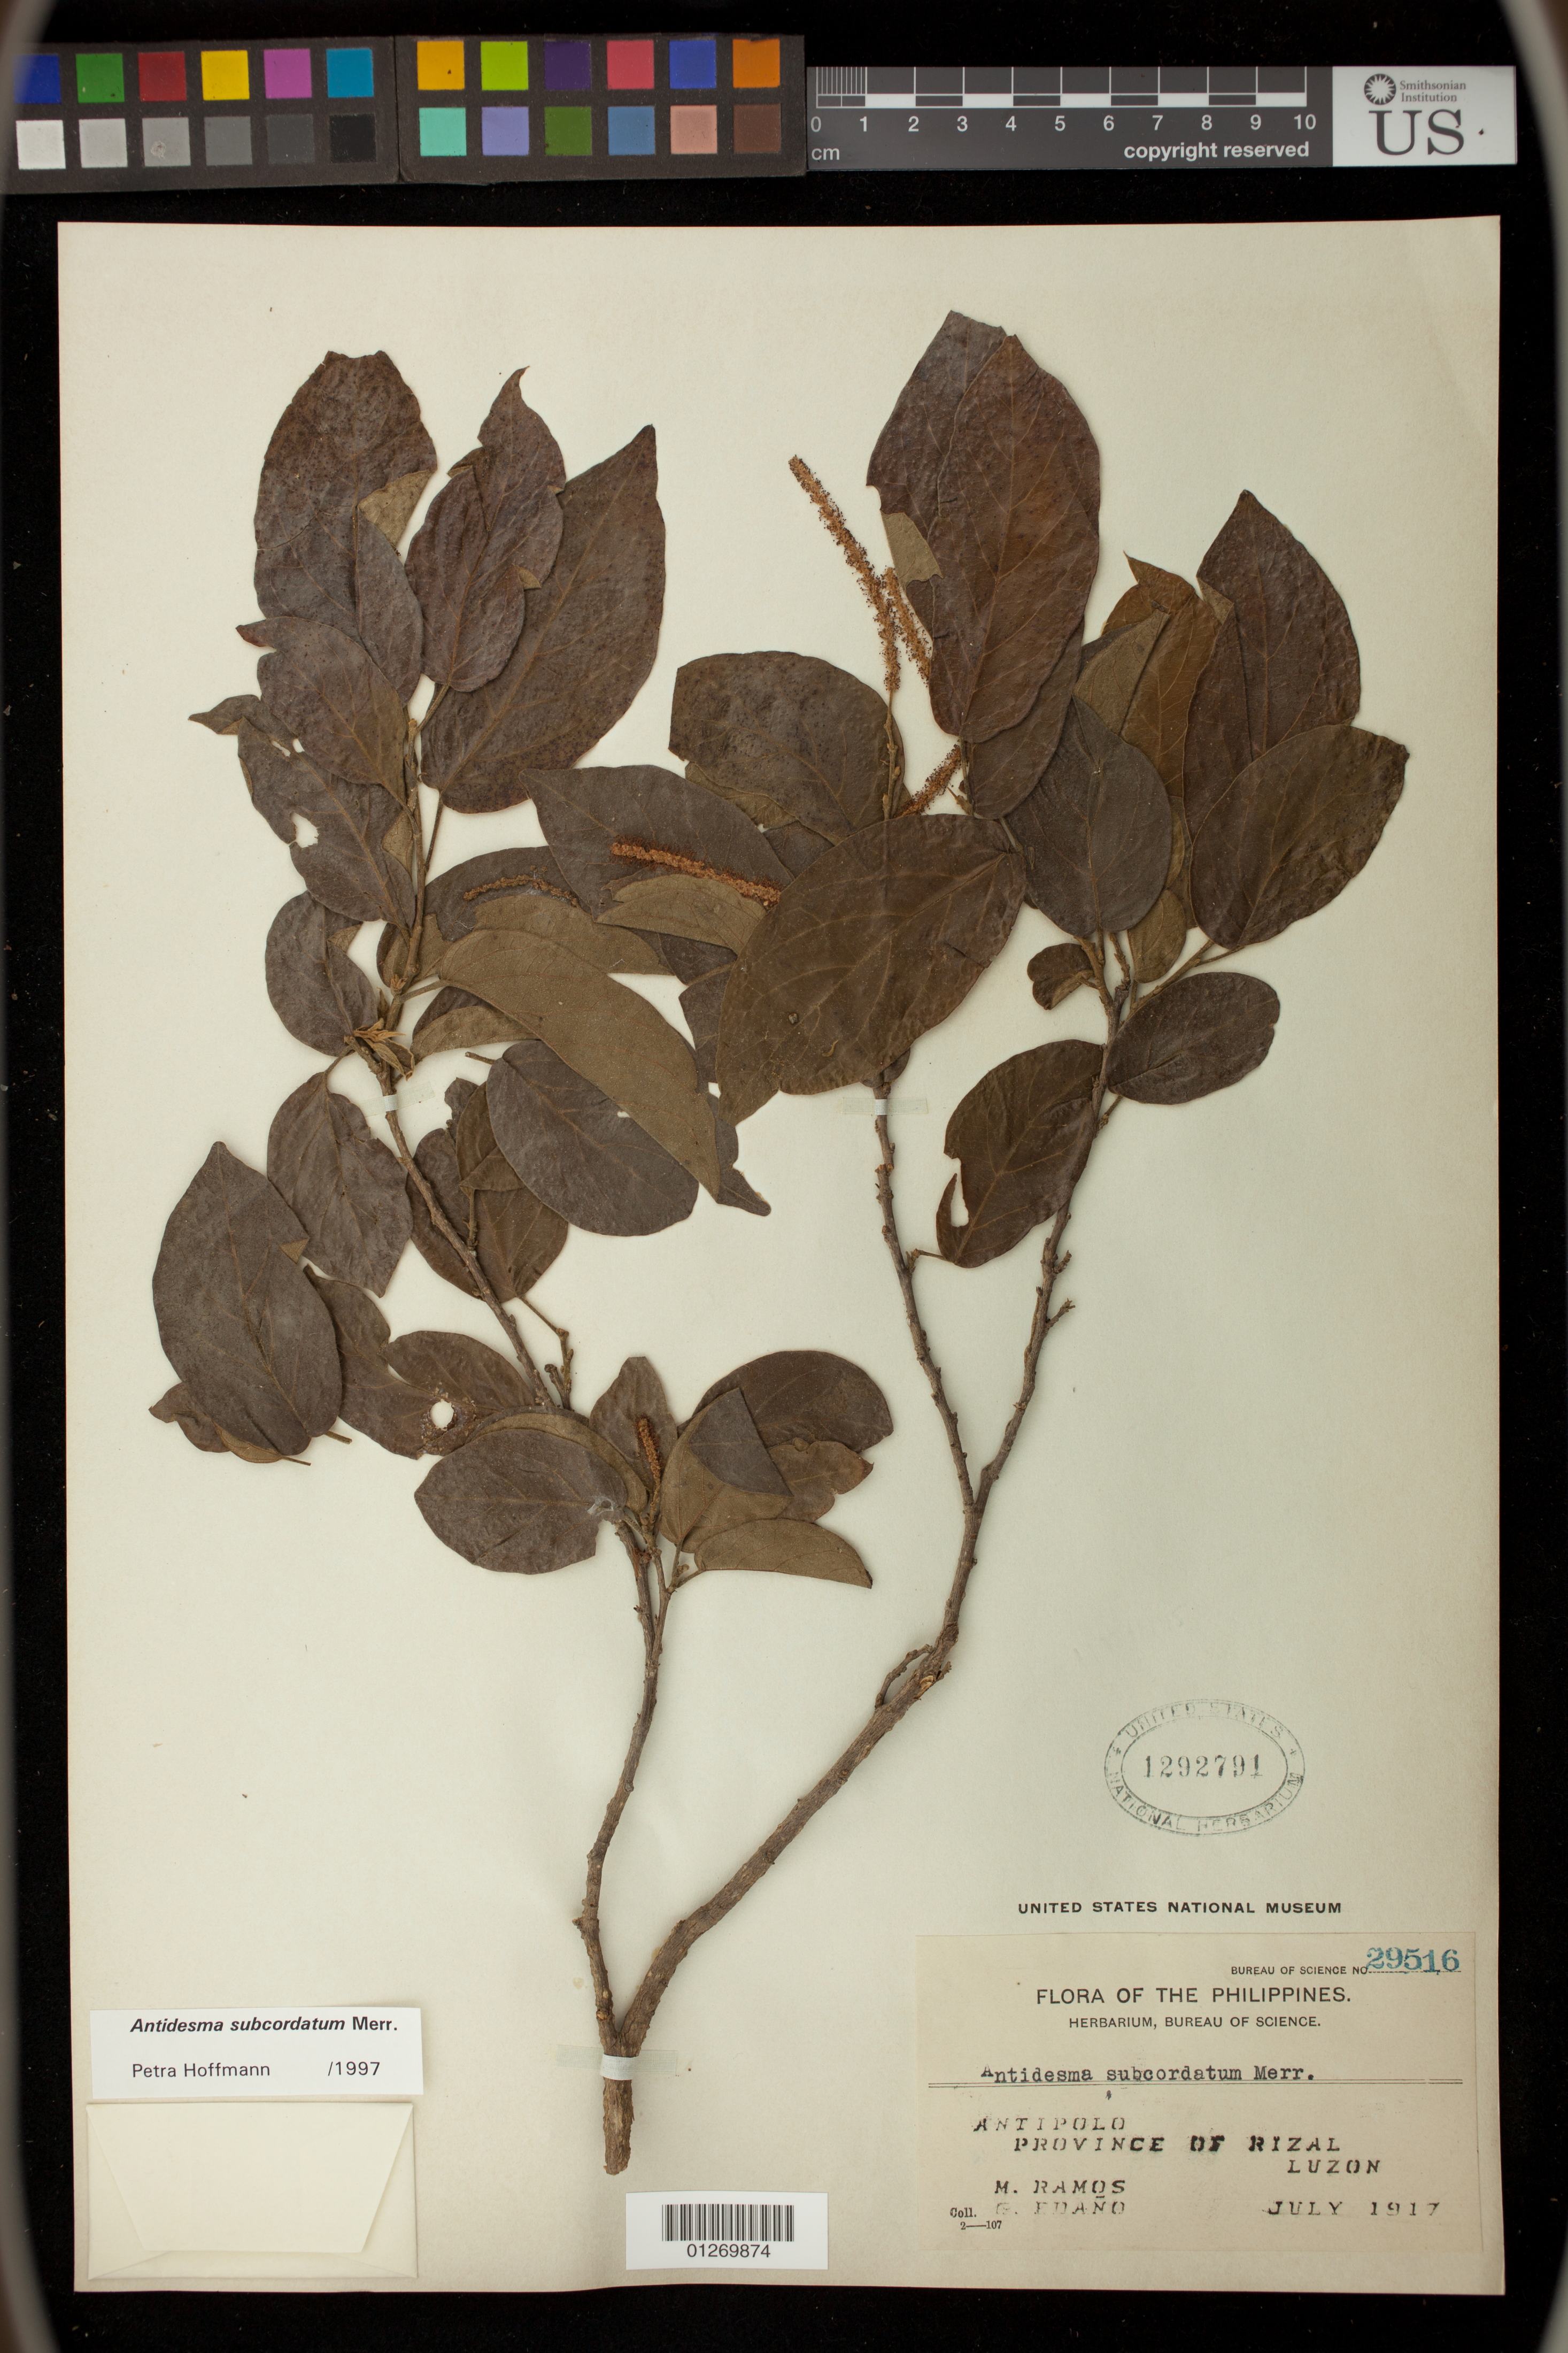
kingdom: Plantae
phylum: Tracheophyta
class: Magnoliopsida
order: Malpighiales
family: Phyllanthaceae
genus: Antidesma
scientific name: Antidesma subcordatum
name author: Merr.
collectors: M. Ramos & G. E. Edaño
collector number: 29516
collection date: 1917-07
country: Philippines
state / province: Calabarzon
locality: Antipolo, Province of Rizal, Luzon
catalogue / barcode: US 1292791